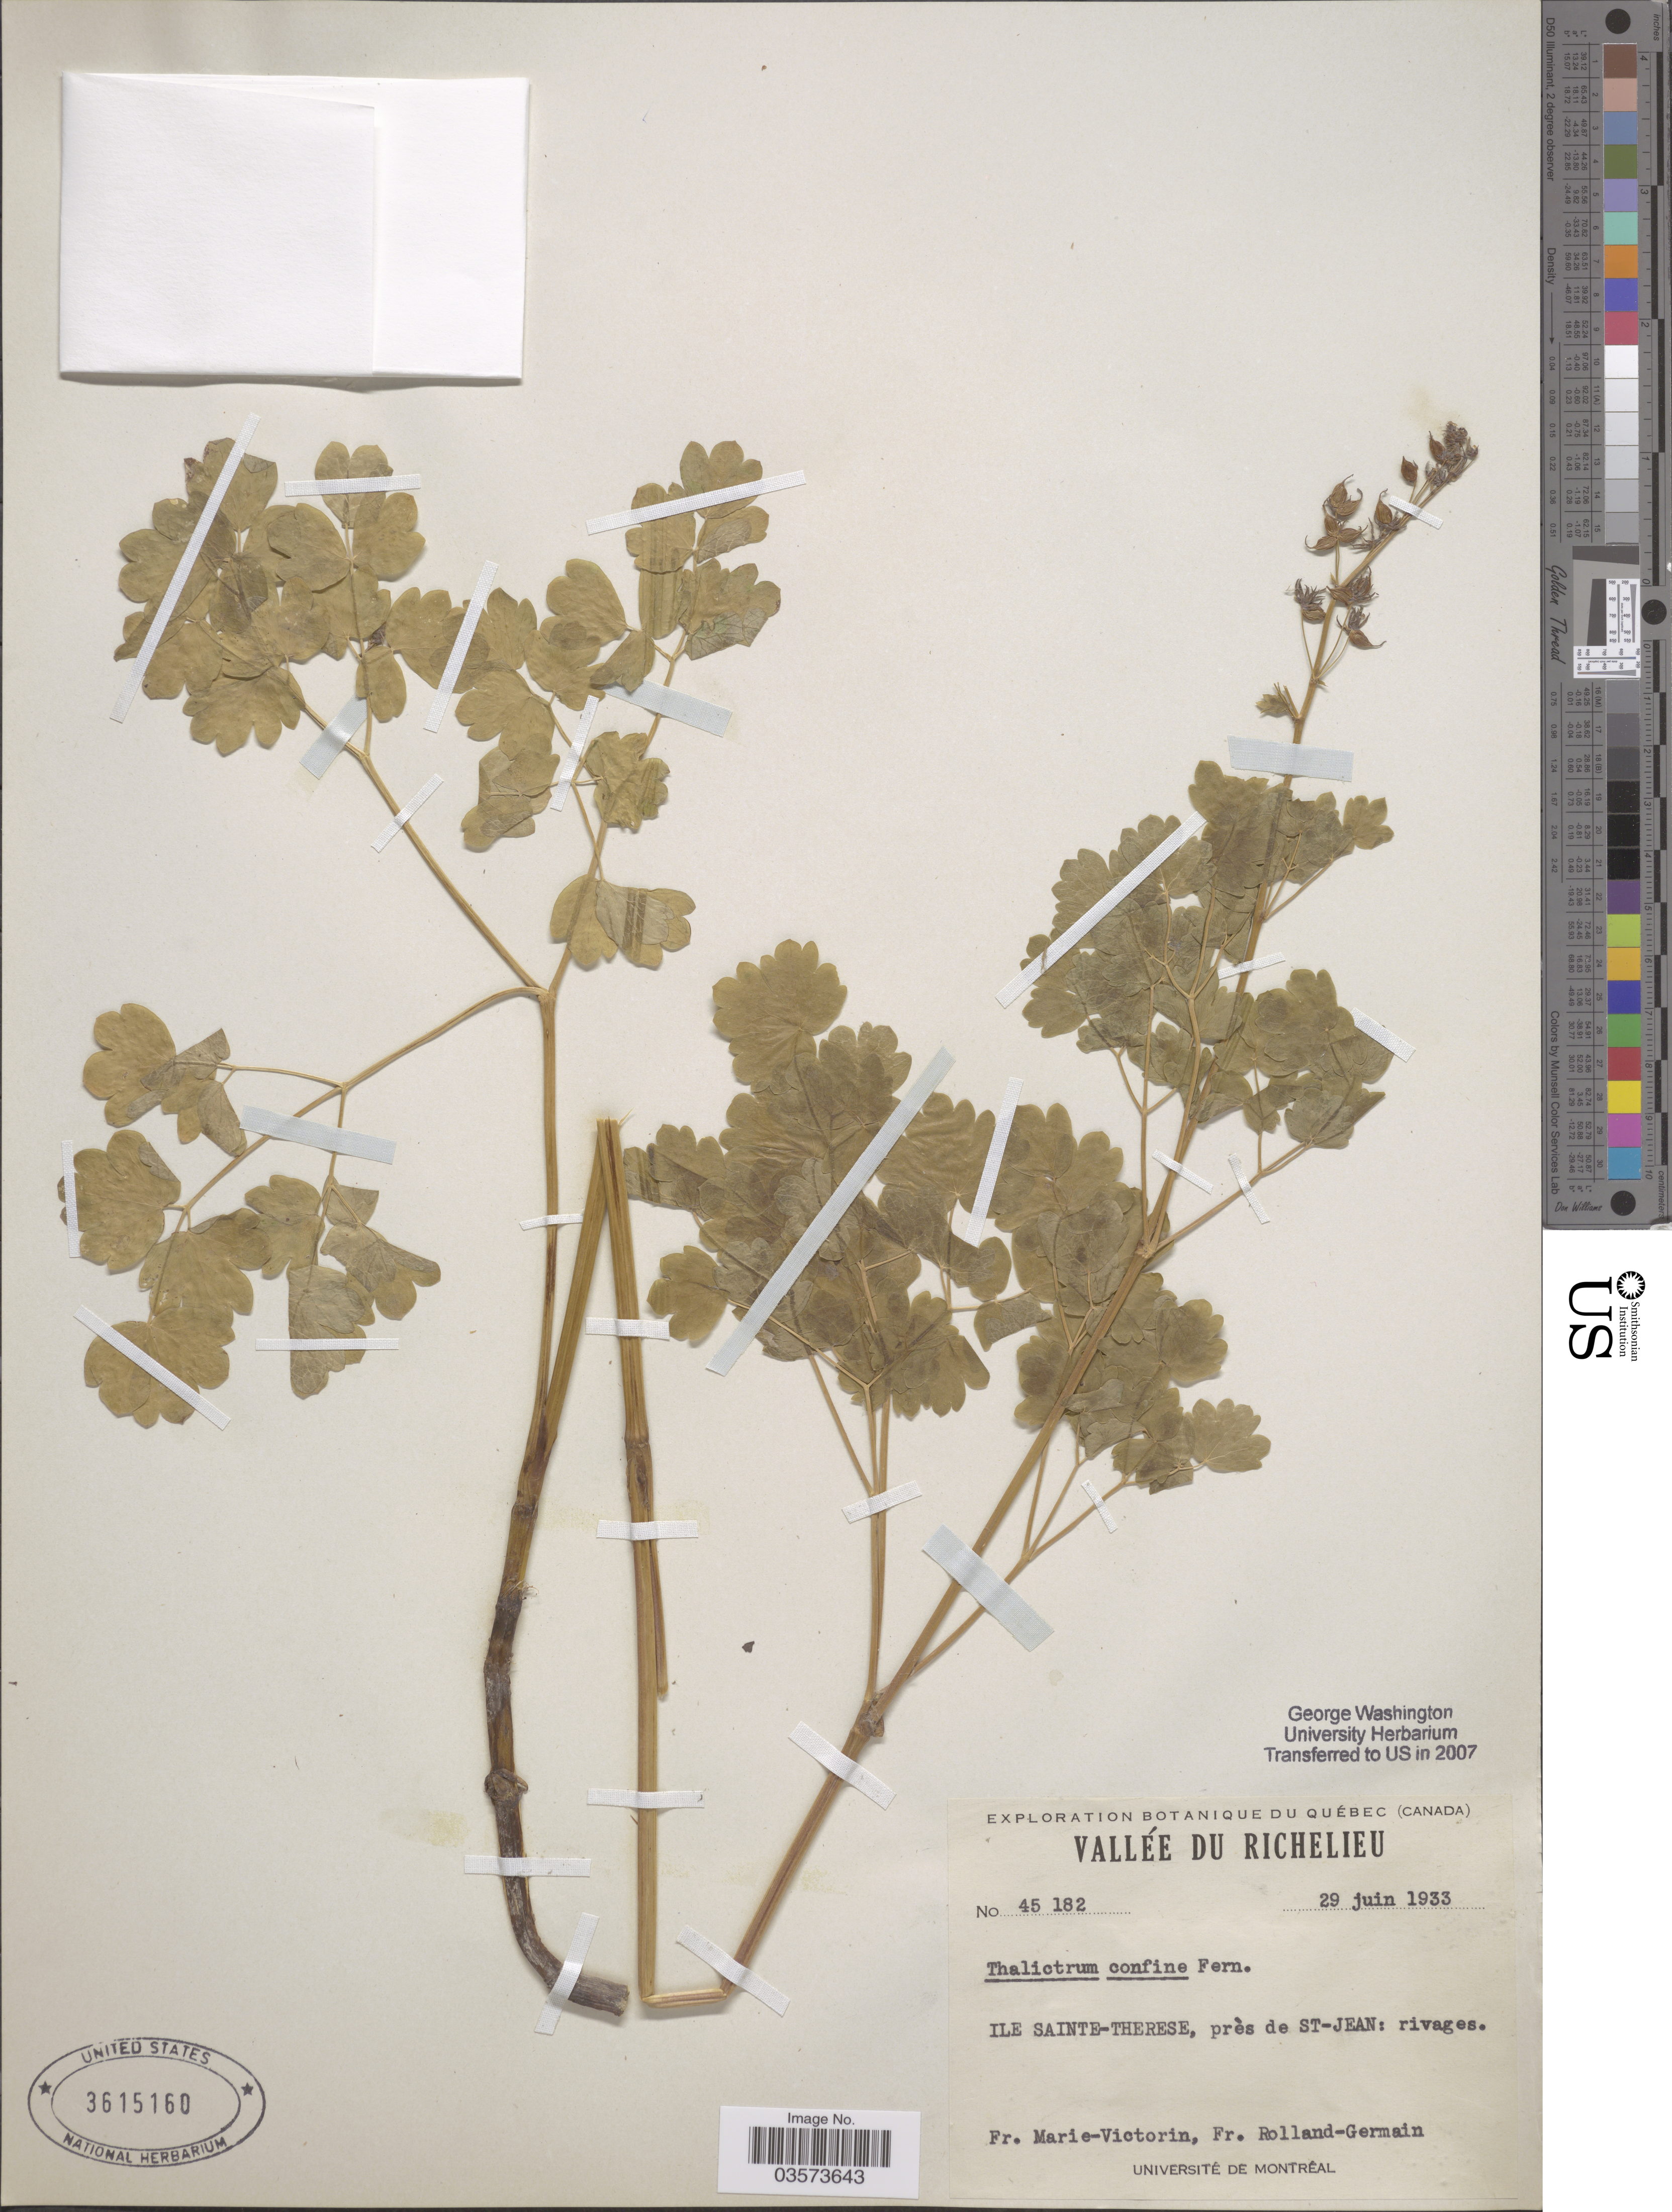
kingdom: Plantae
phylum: Tracheophyta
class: Magnoliopsida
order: Ranunculales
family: Ranunculaceae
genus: Thalictrum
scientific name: Thalictrum confine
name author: Fernald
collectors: F. Marie-Victorin & Rolland-Germain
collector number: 45182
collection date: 1933-06-29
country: Canada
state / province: Quebec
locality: Vallée du Richelieu. Ile Sainte-Therese, près de St-Jean: rivages.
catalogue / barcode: US 3615160